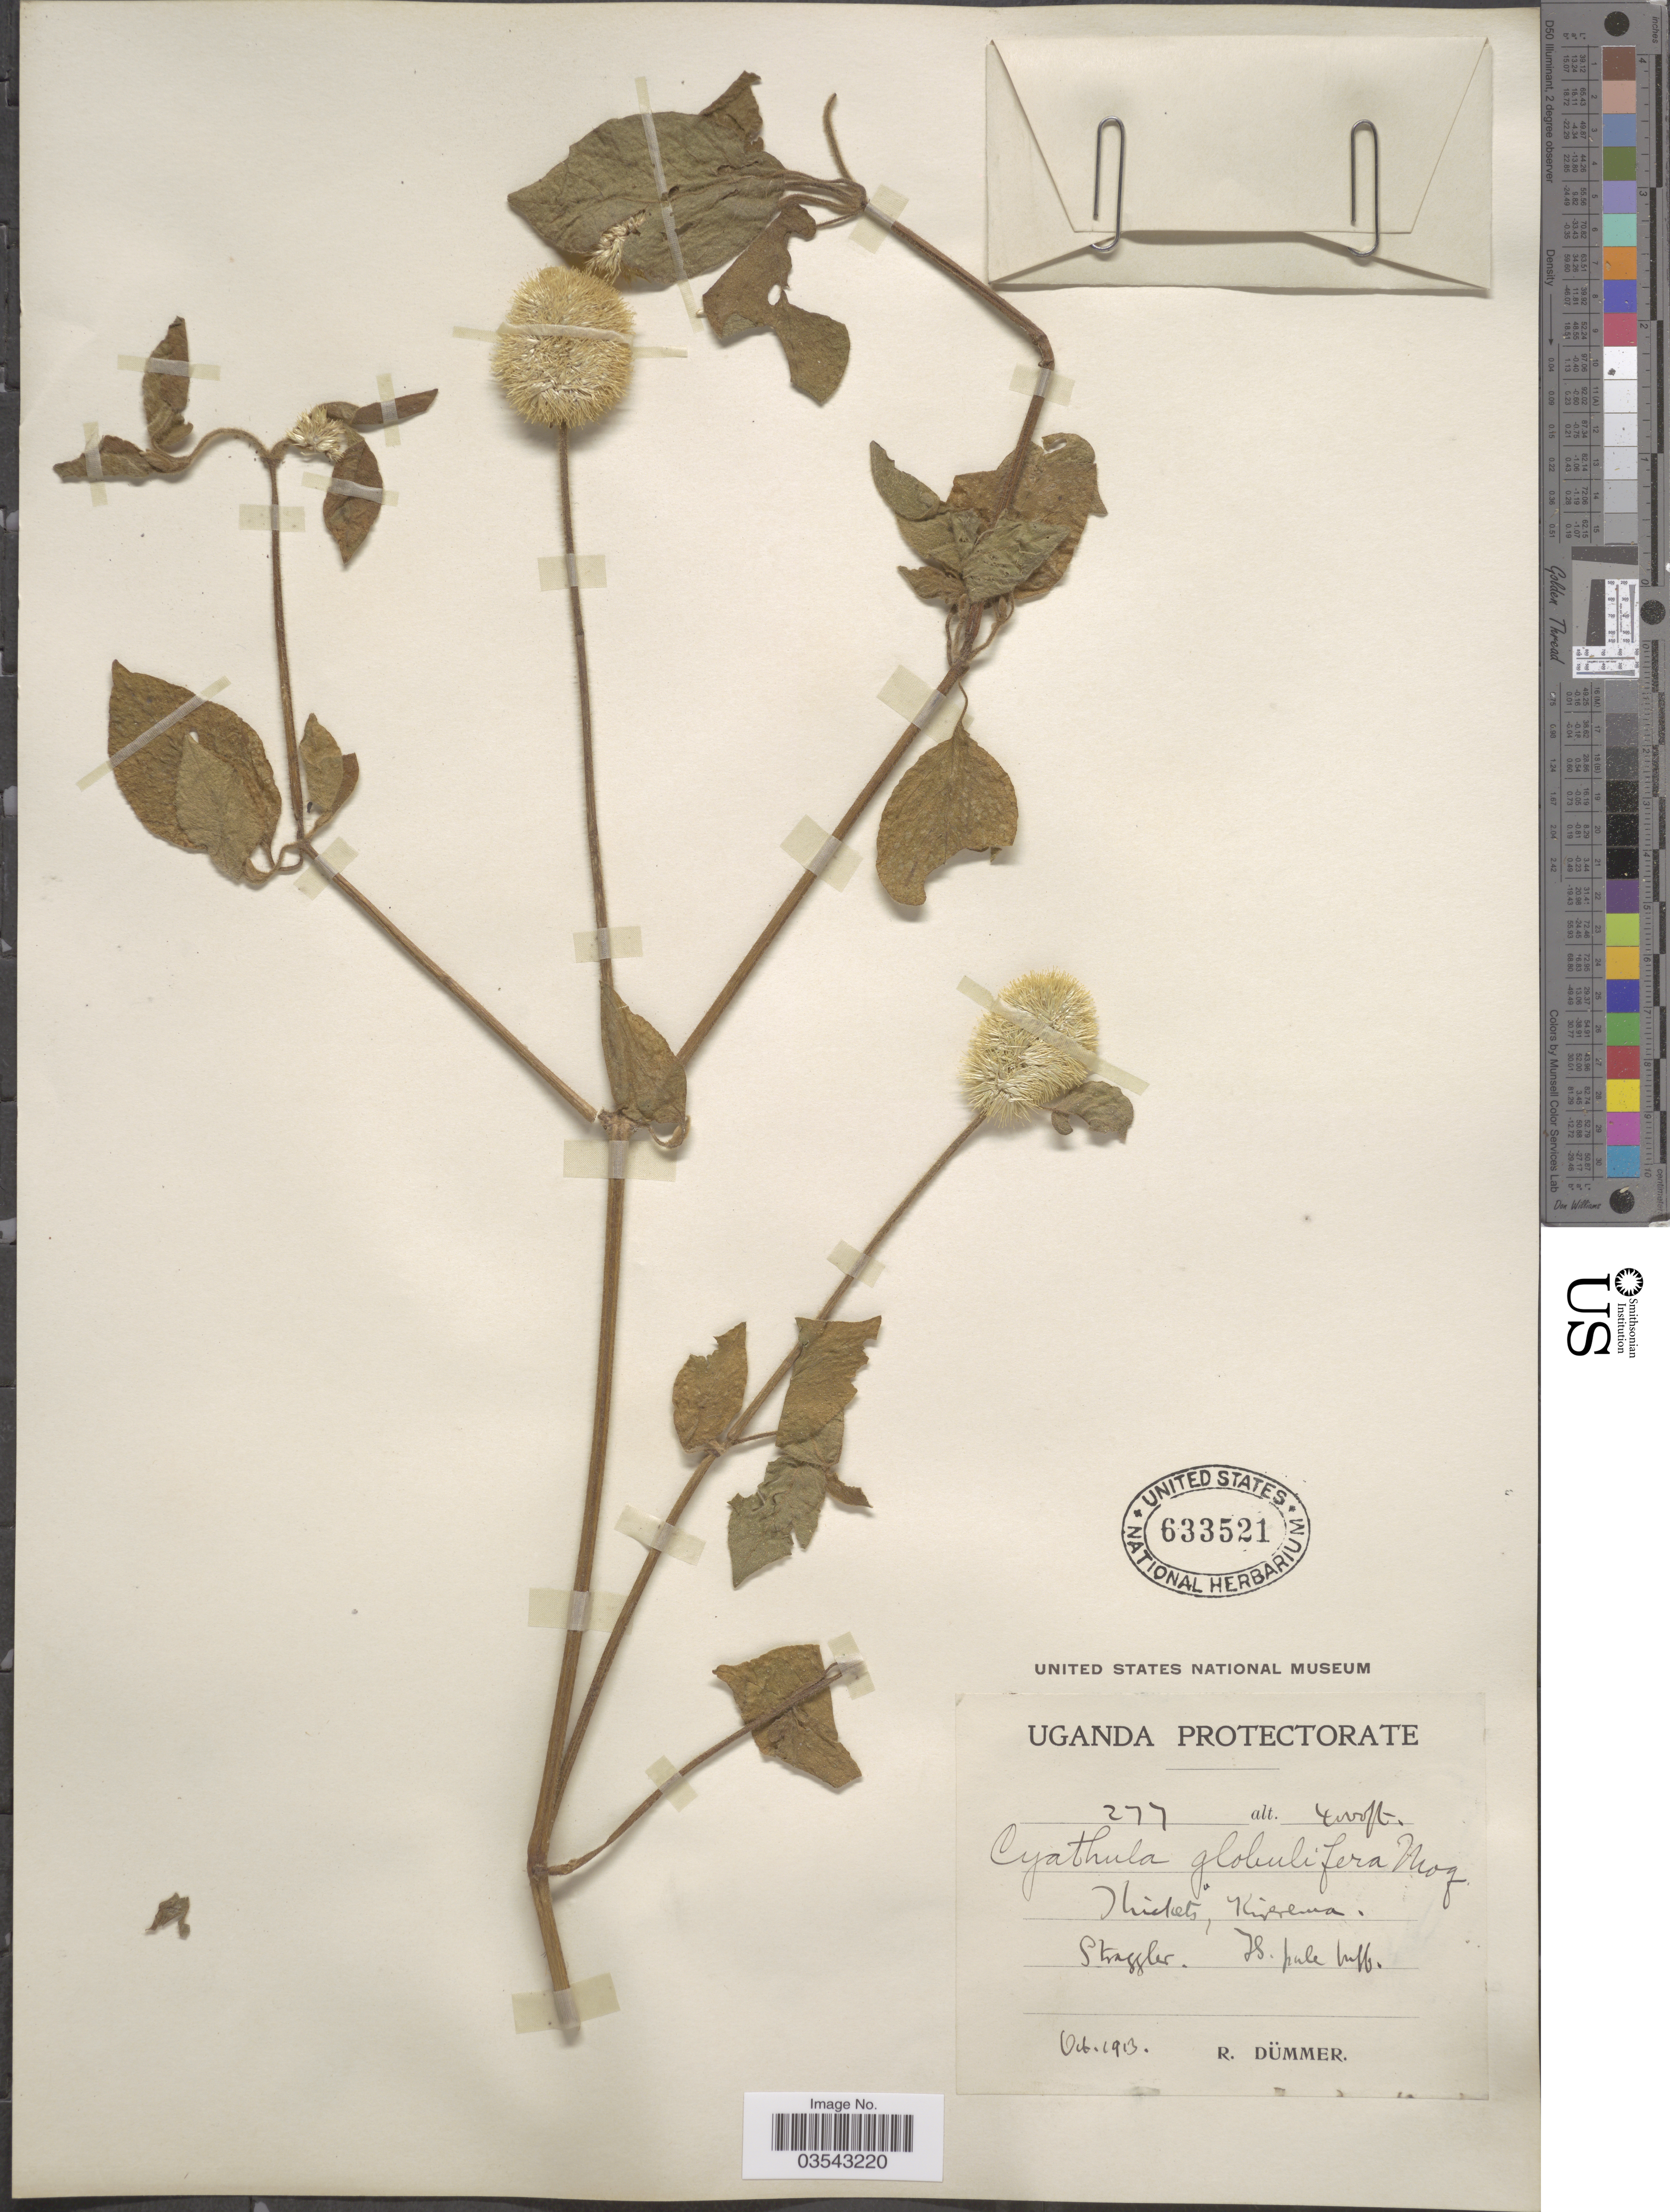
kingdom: Plantae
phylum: Tracheophyta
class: Magnoliopsida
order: Caryophyllales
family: Amaranthaceae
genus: Cyathula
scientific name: Cyathula globulifera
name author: Moq.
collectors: R. A. Dümmer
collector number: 277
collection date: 1913-10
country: Uganda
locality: Kirerema.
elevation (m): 1219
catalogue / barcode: US 633521